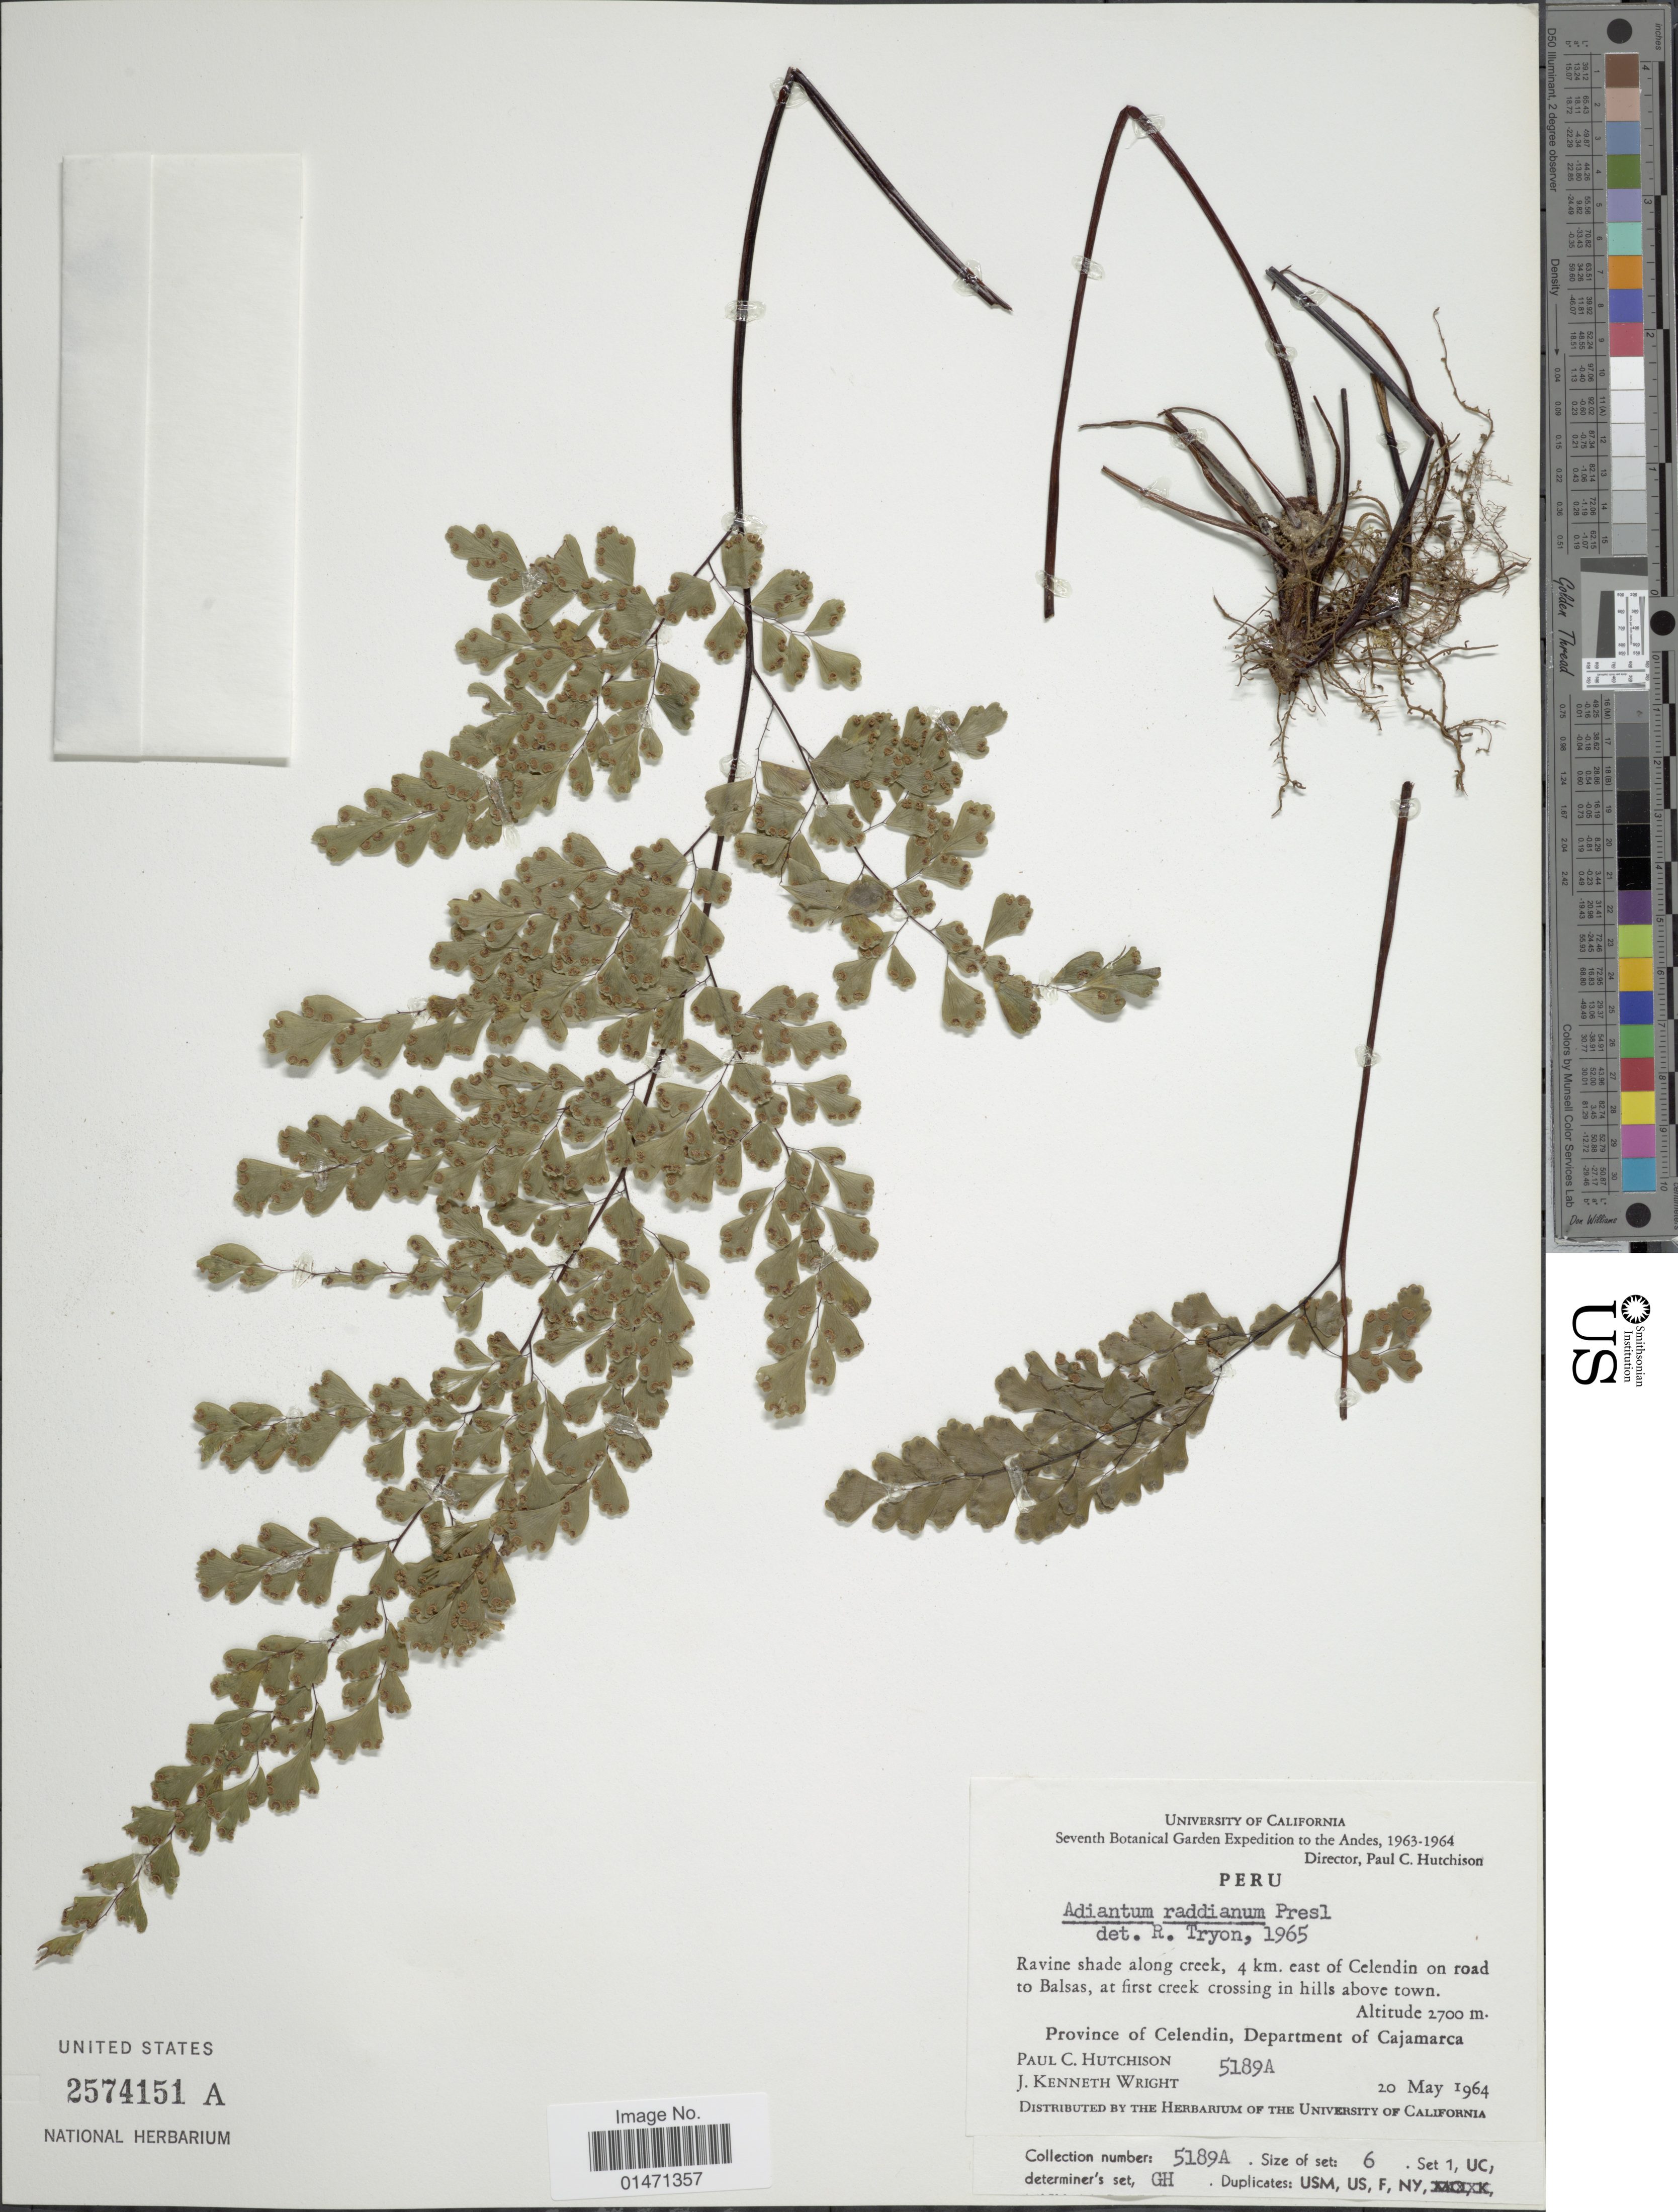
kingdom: Plantae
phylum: Tracheophyta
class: Polypodiopsida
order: Polypodiales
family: Pteridaceae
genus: Adiantum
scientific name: Adiantum raddianum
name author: C. Presl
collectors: P. C. Hutchison & J. K. Wright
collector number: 5189A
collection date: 1964-05-20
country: Peru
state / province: Cajamarca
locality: Peru, Ravine shade along creek, 4km east of Celendin on road to Balsas, at first creek crossing in hills above town, province of Celendin, Department of Cajamarca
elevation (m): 2700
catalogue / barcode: US 2574151A